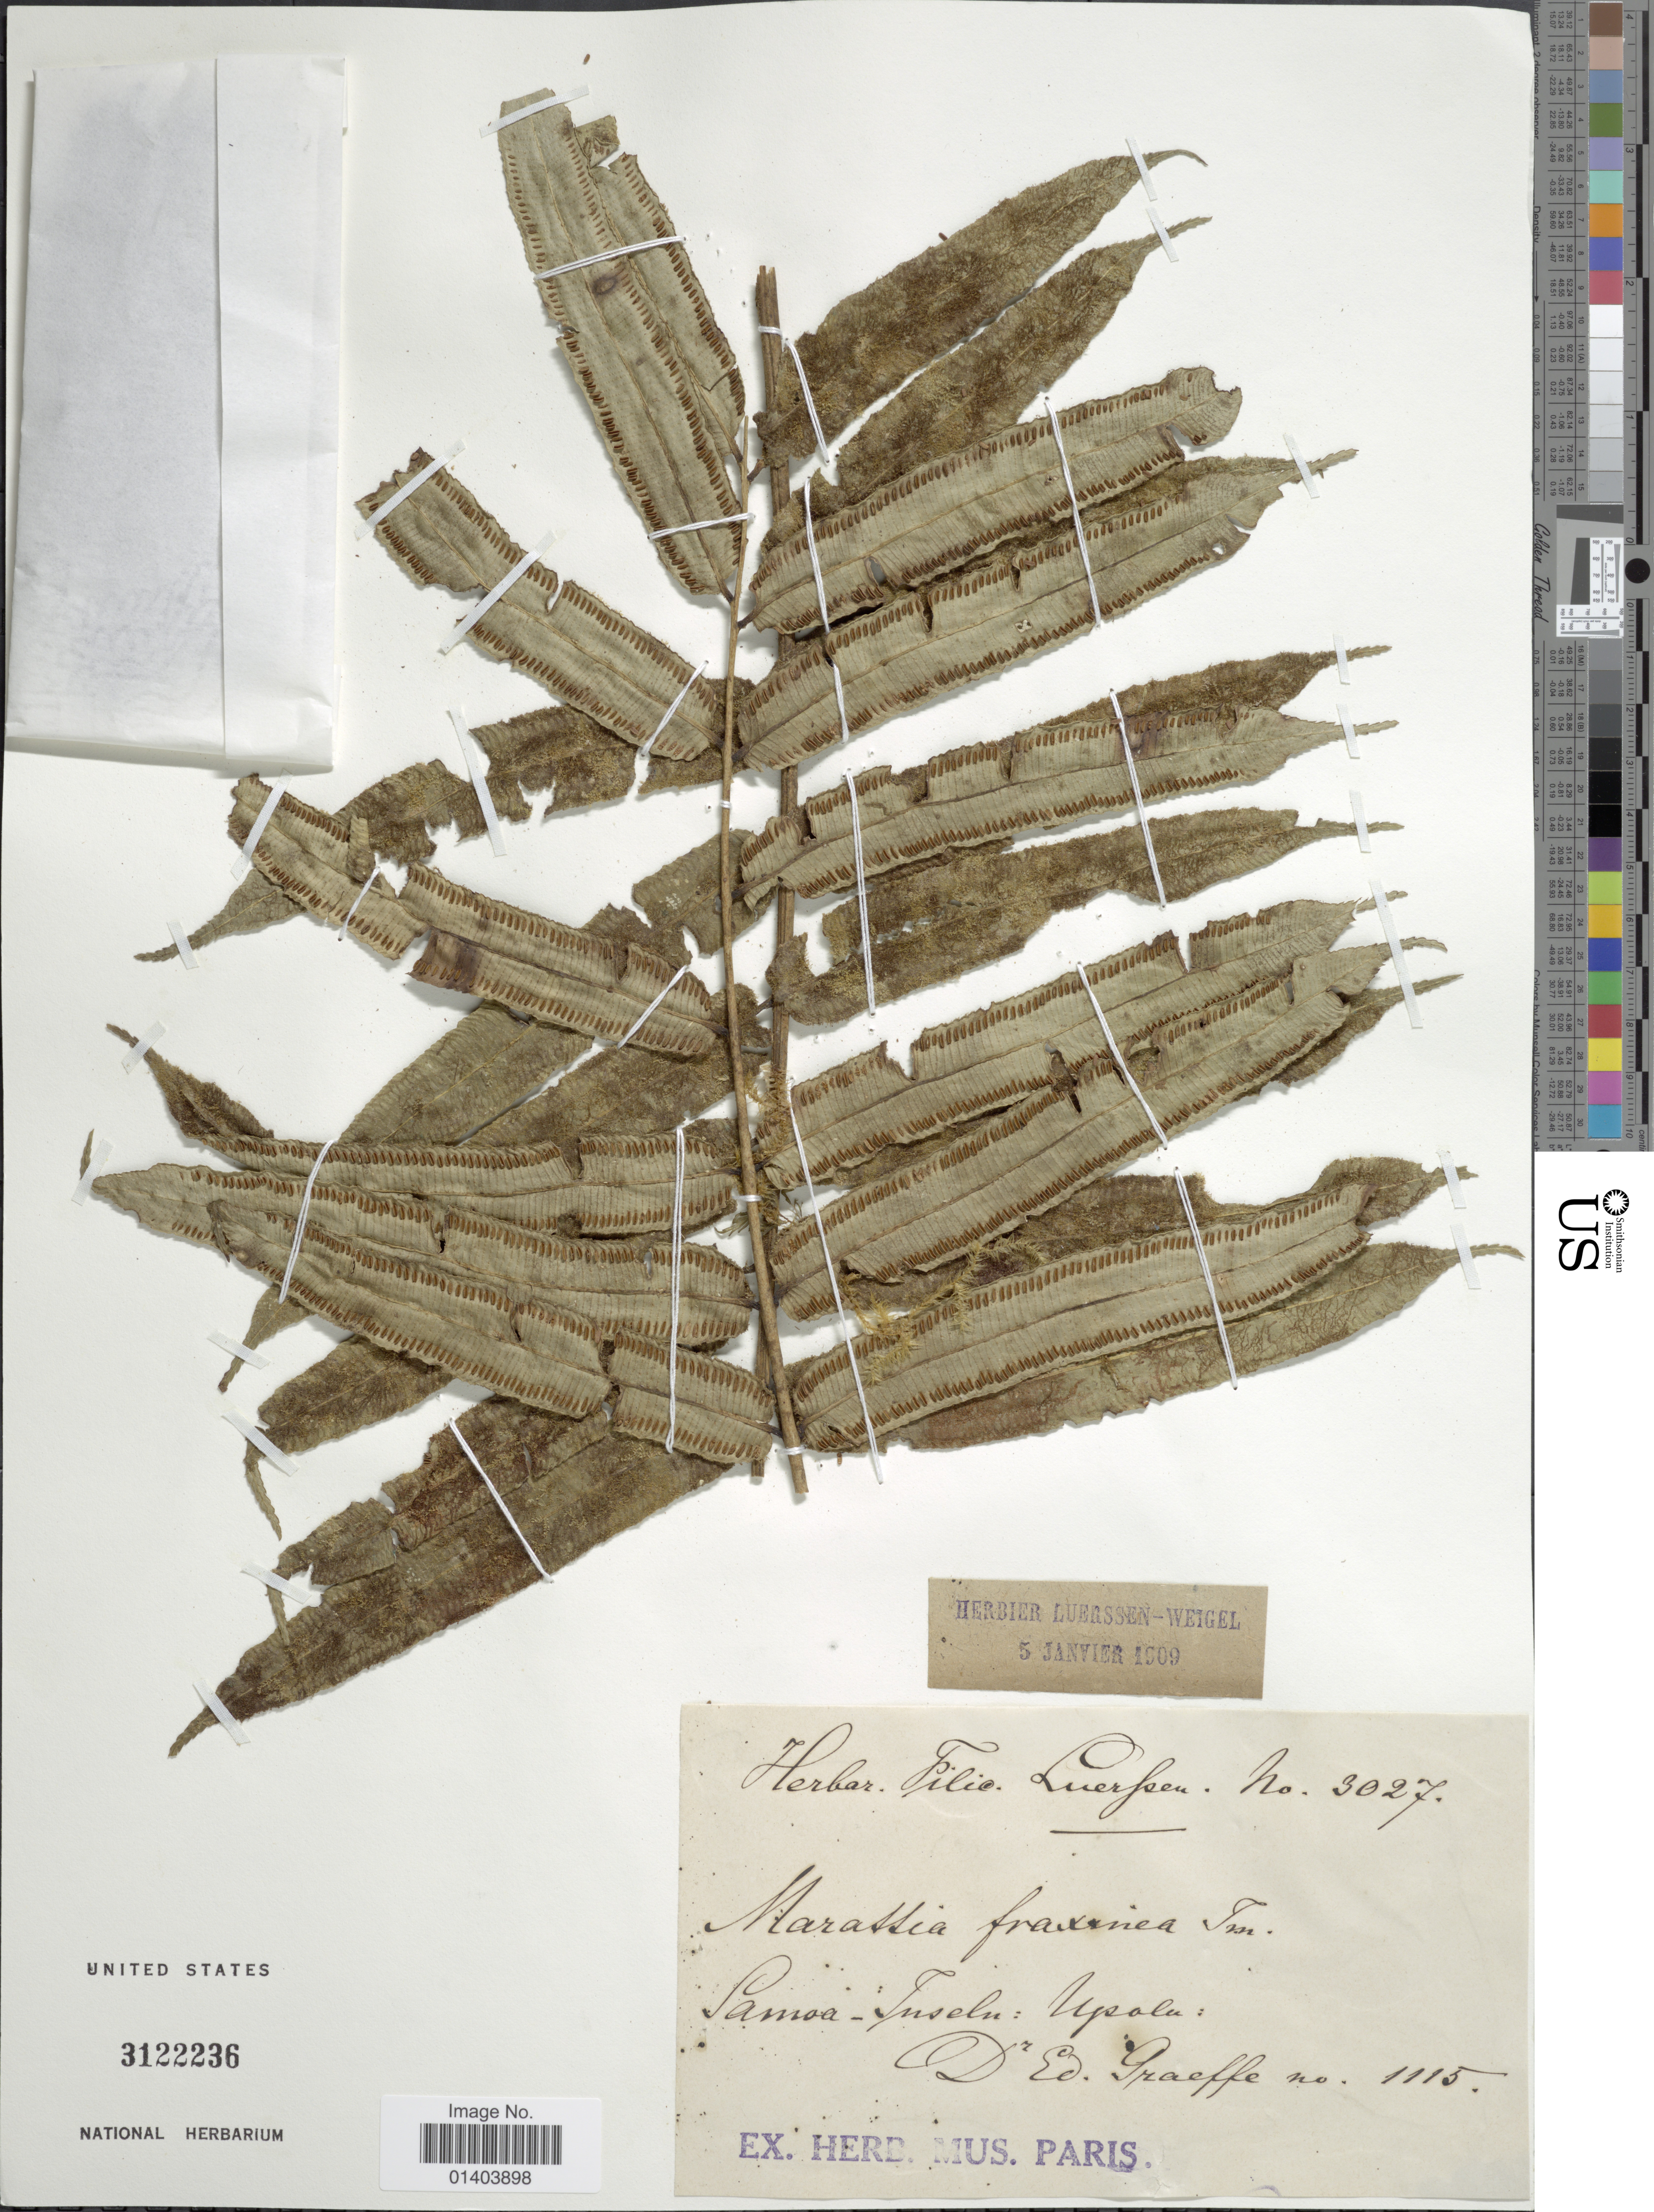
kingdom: Plantae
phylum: Tracheophyta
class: Polypodiopsida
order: Marattiales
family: Marattiaceae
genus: Ptisana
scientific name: Ptisana fraxinea var. fraxinea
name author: (Sm.) Murdock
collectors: E. Graeffe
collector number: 1115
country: Samoa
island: Upolu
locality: Samoa-Inseln: Upolu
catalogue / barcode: US 3122236